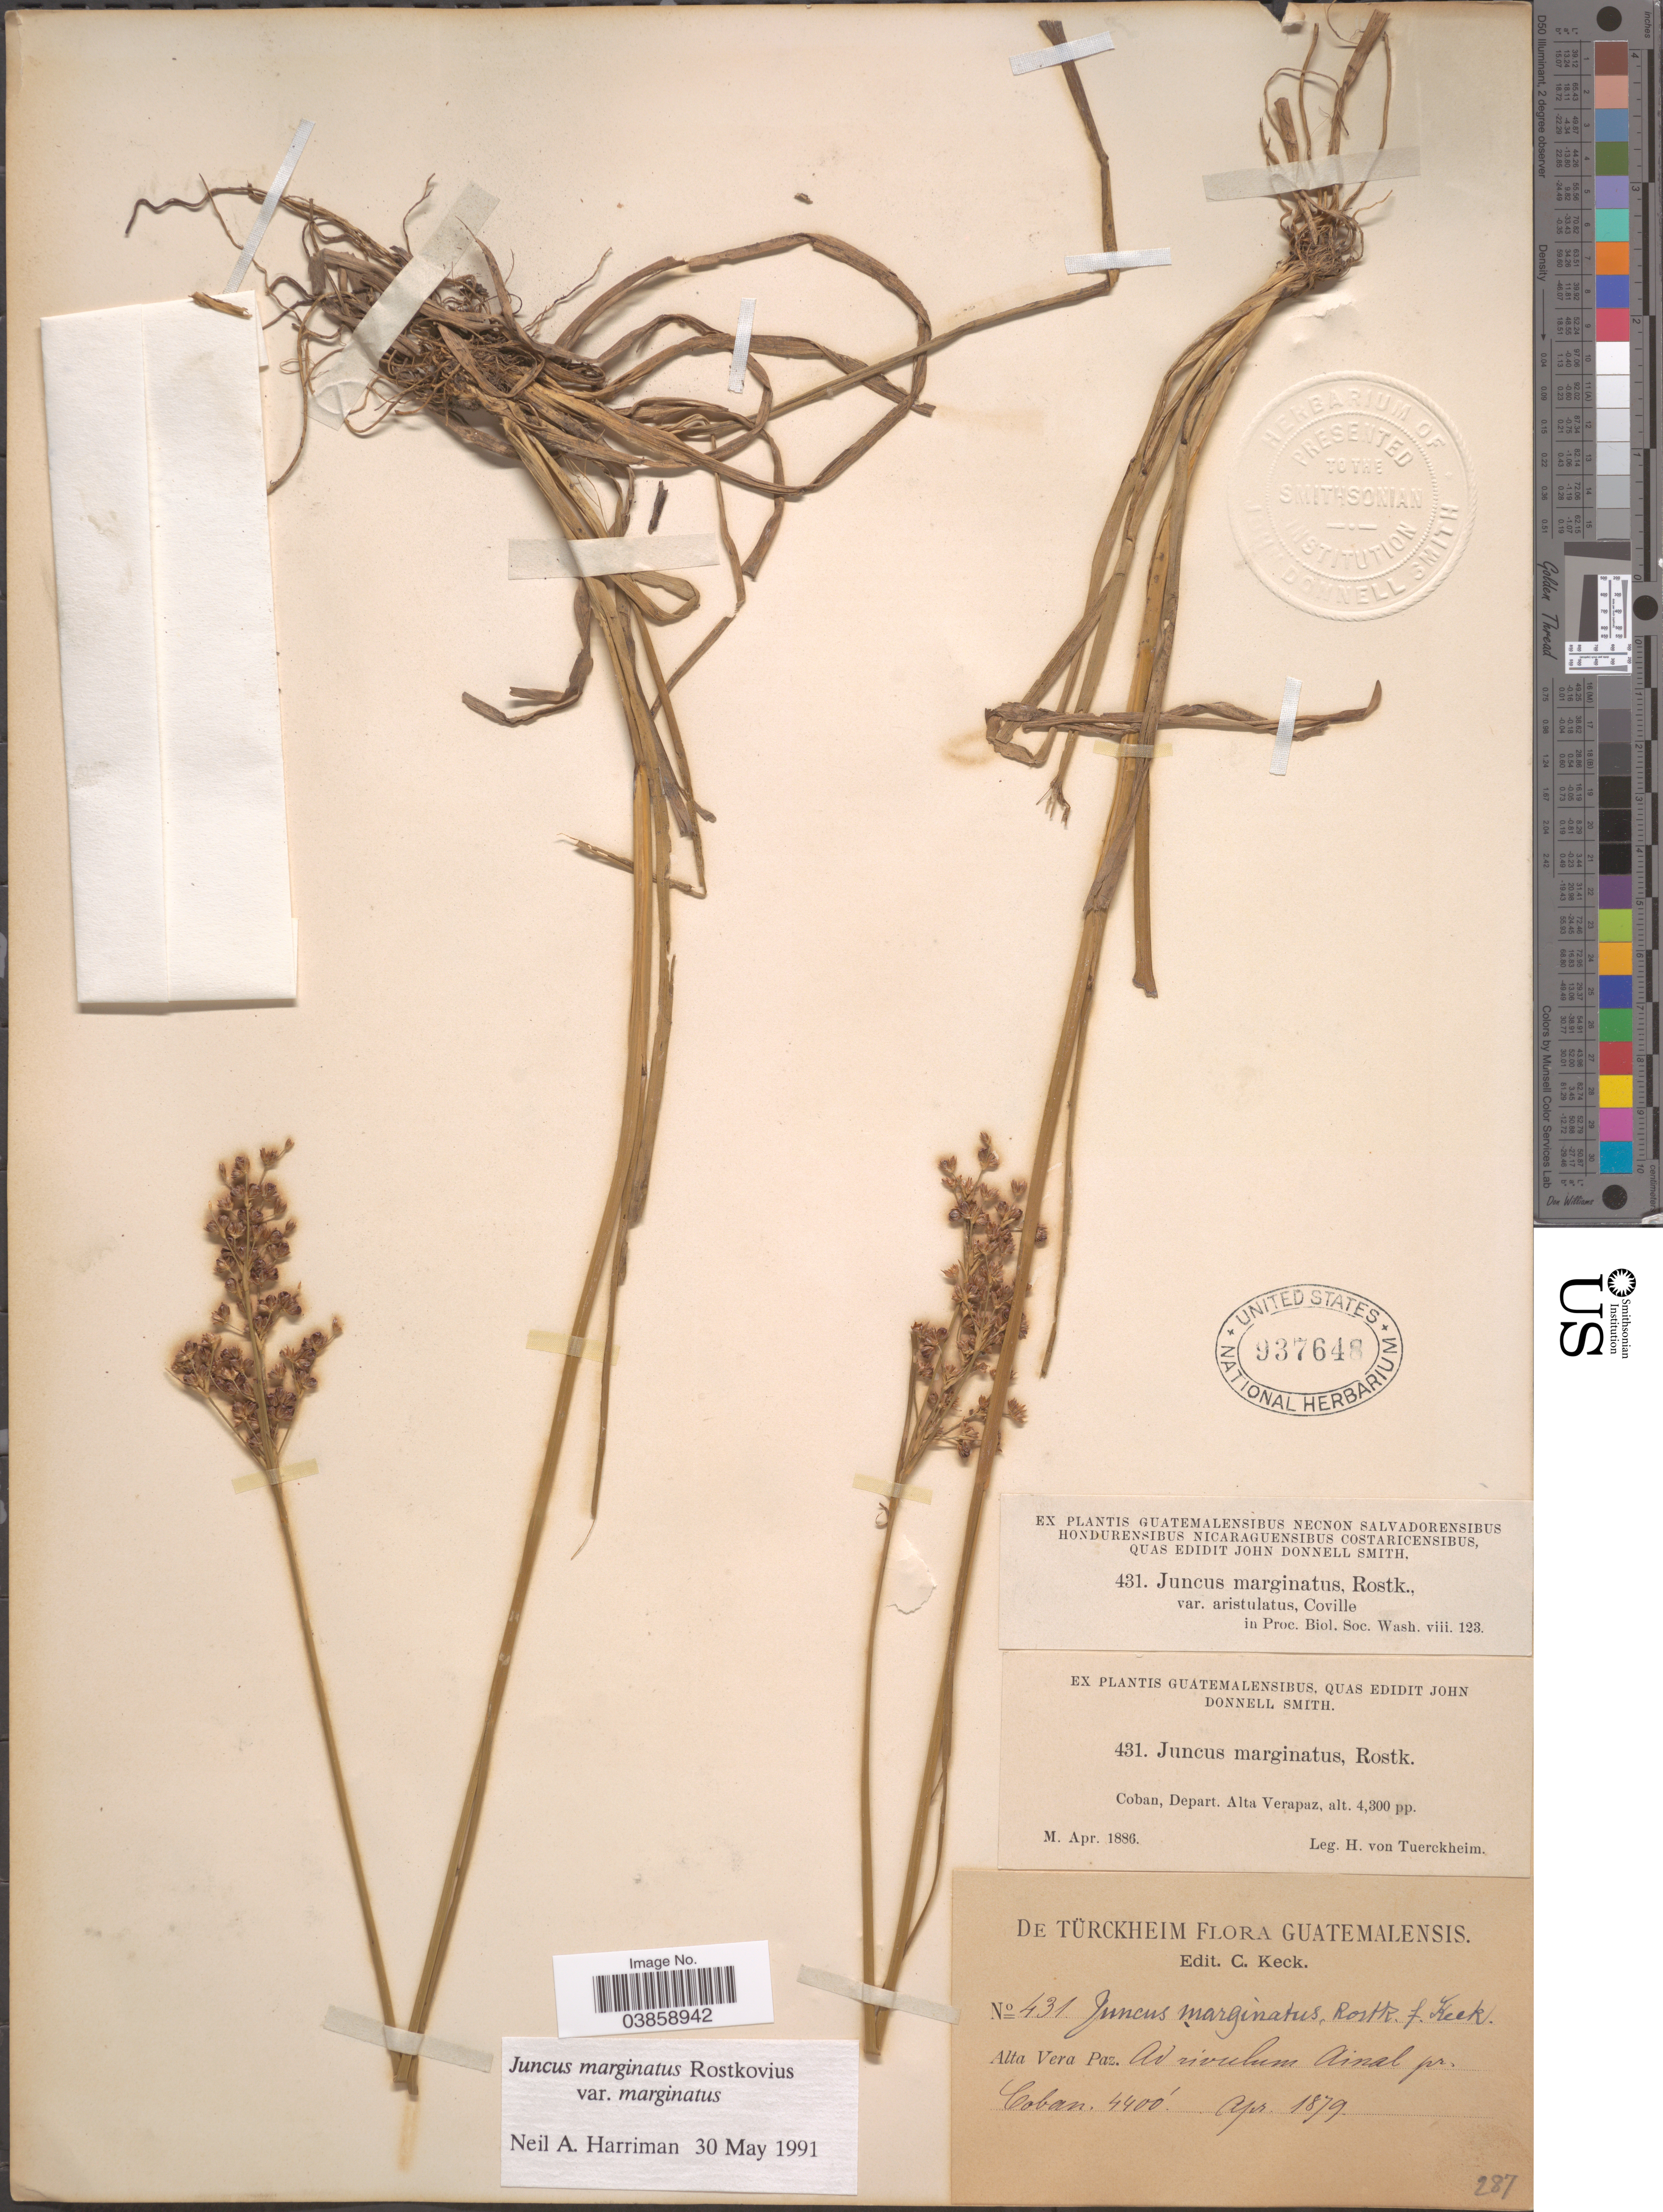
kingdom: Plantae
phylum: Tracheophyta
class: Liliopsida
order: Poales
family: Juncaceae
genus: Juncus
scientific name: Juncus marginatus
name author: Rostk.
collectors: H. von Türckheim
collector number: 431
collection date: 1879-04/1886-04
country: Guatemala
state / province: Alta Verapaz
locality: Coban, Depart. Alta Verapaz. Ad rivulum Ainal pr. Coban.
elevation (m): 1311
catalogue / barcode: US 937648